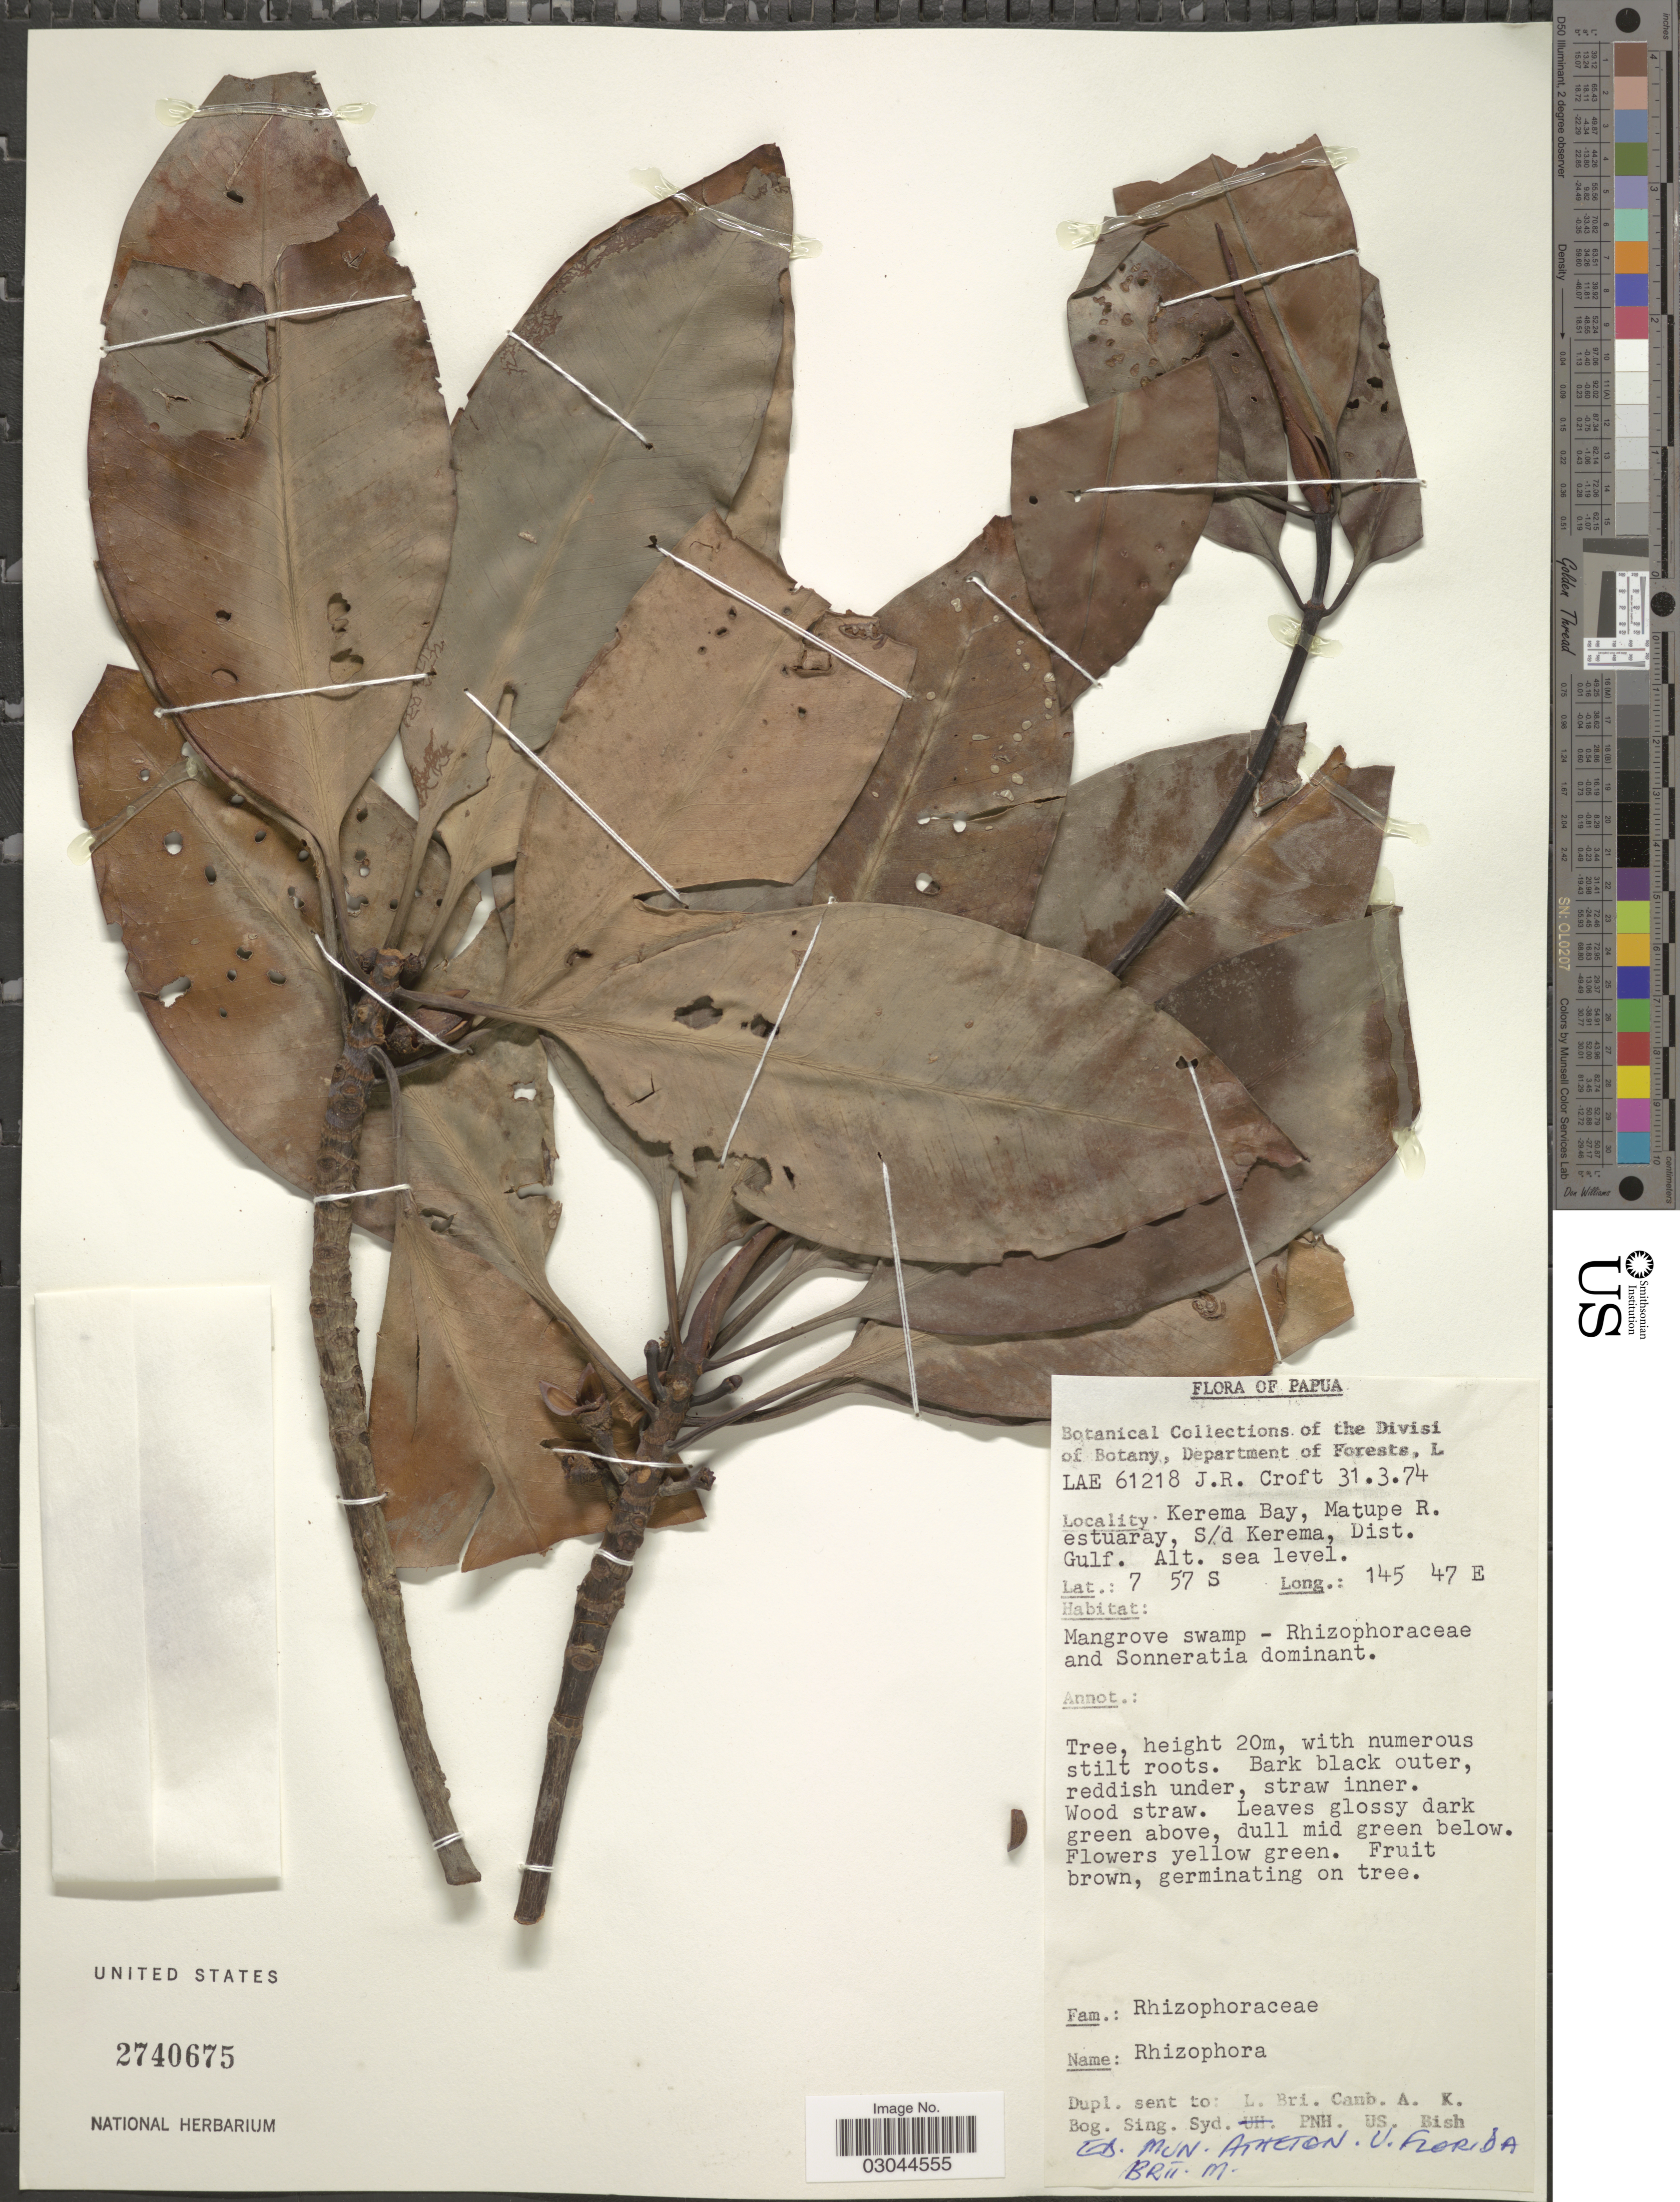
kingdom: Plantae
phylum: Tracheophyta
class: Magnoliopsida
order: Malpighiales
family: Rhizophoraceae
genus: Rhizophora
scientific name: Rhizophora apiculata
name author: Blume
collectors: J. R. Croft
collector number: LAE 61218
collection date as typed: Transcribed d/m/y: 31/3/74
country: Papua New Guinea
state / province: Gulf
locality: Papua. Kerema Bay, Matupe R., estuaray, S/d Kerema, Dist. Gulf.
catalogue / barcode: US 2740675